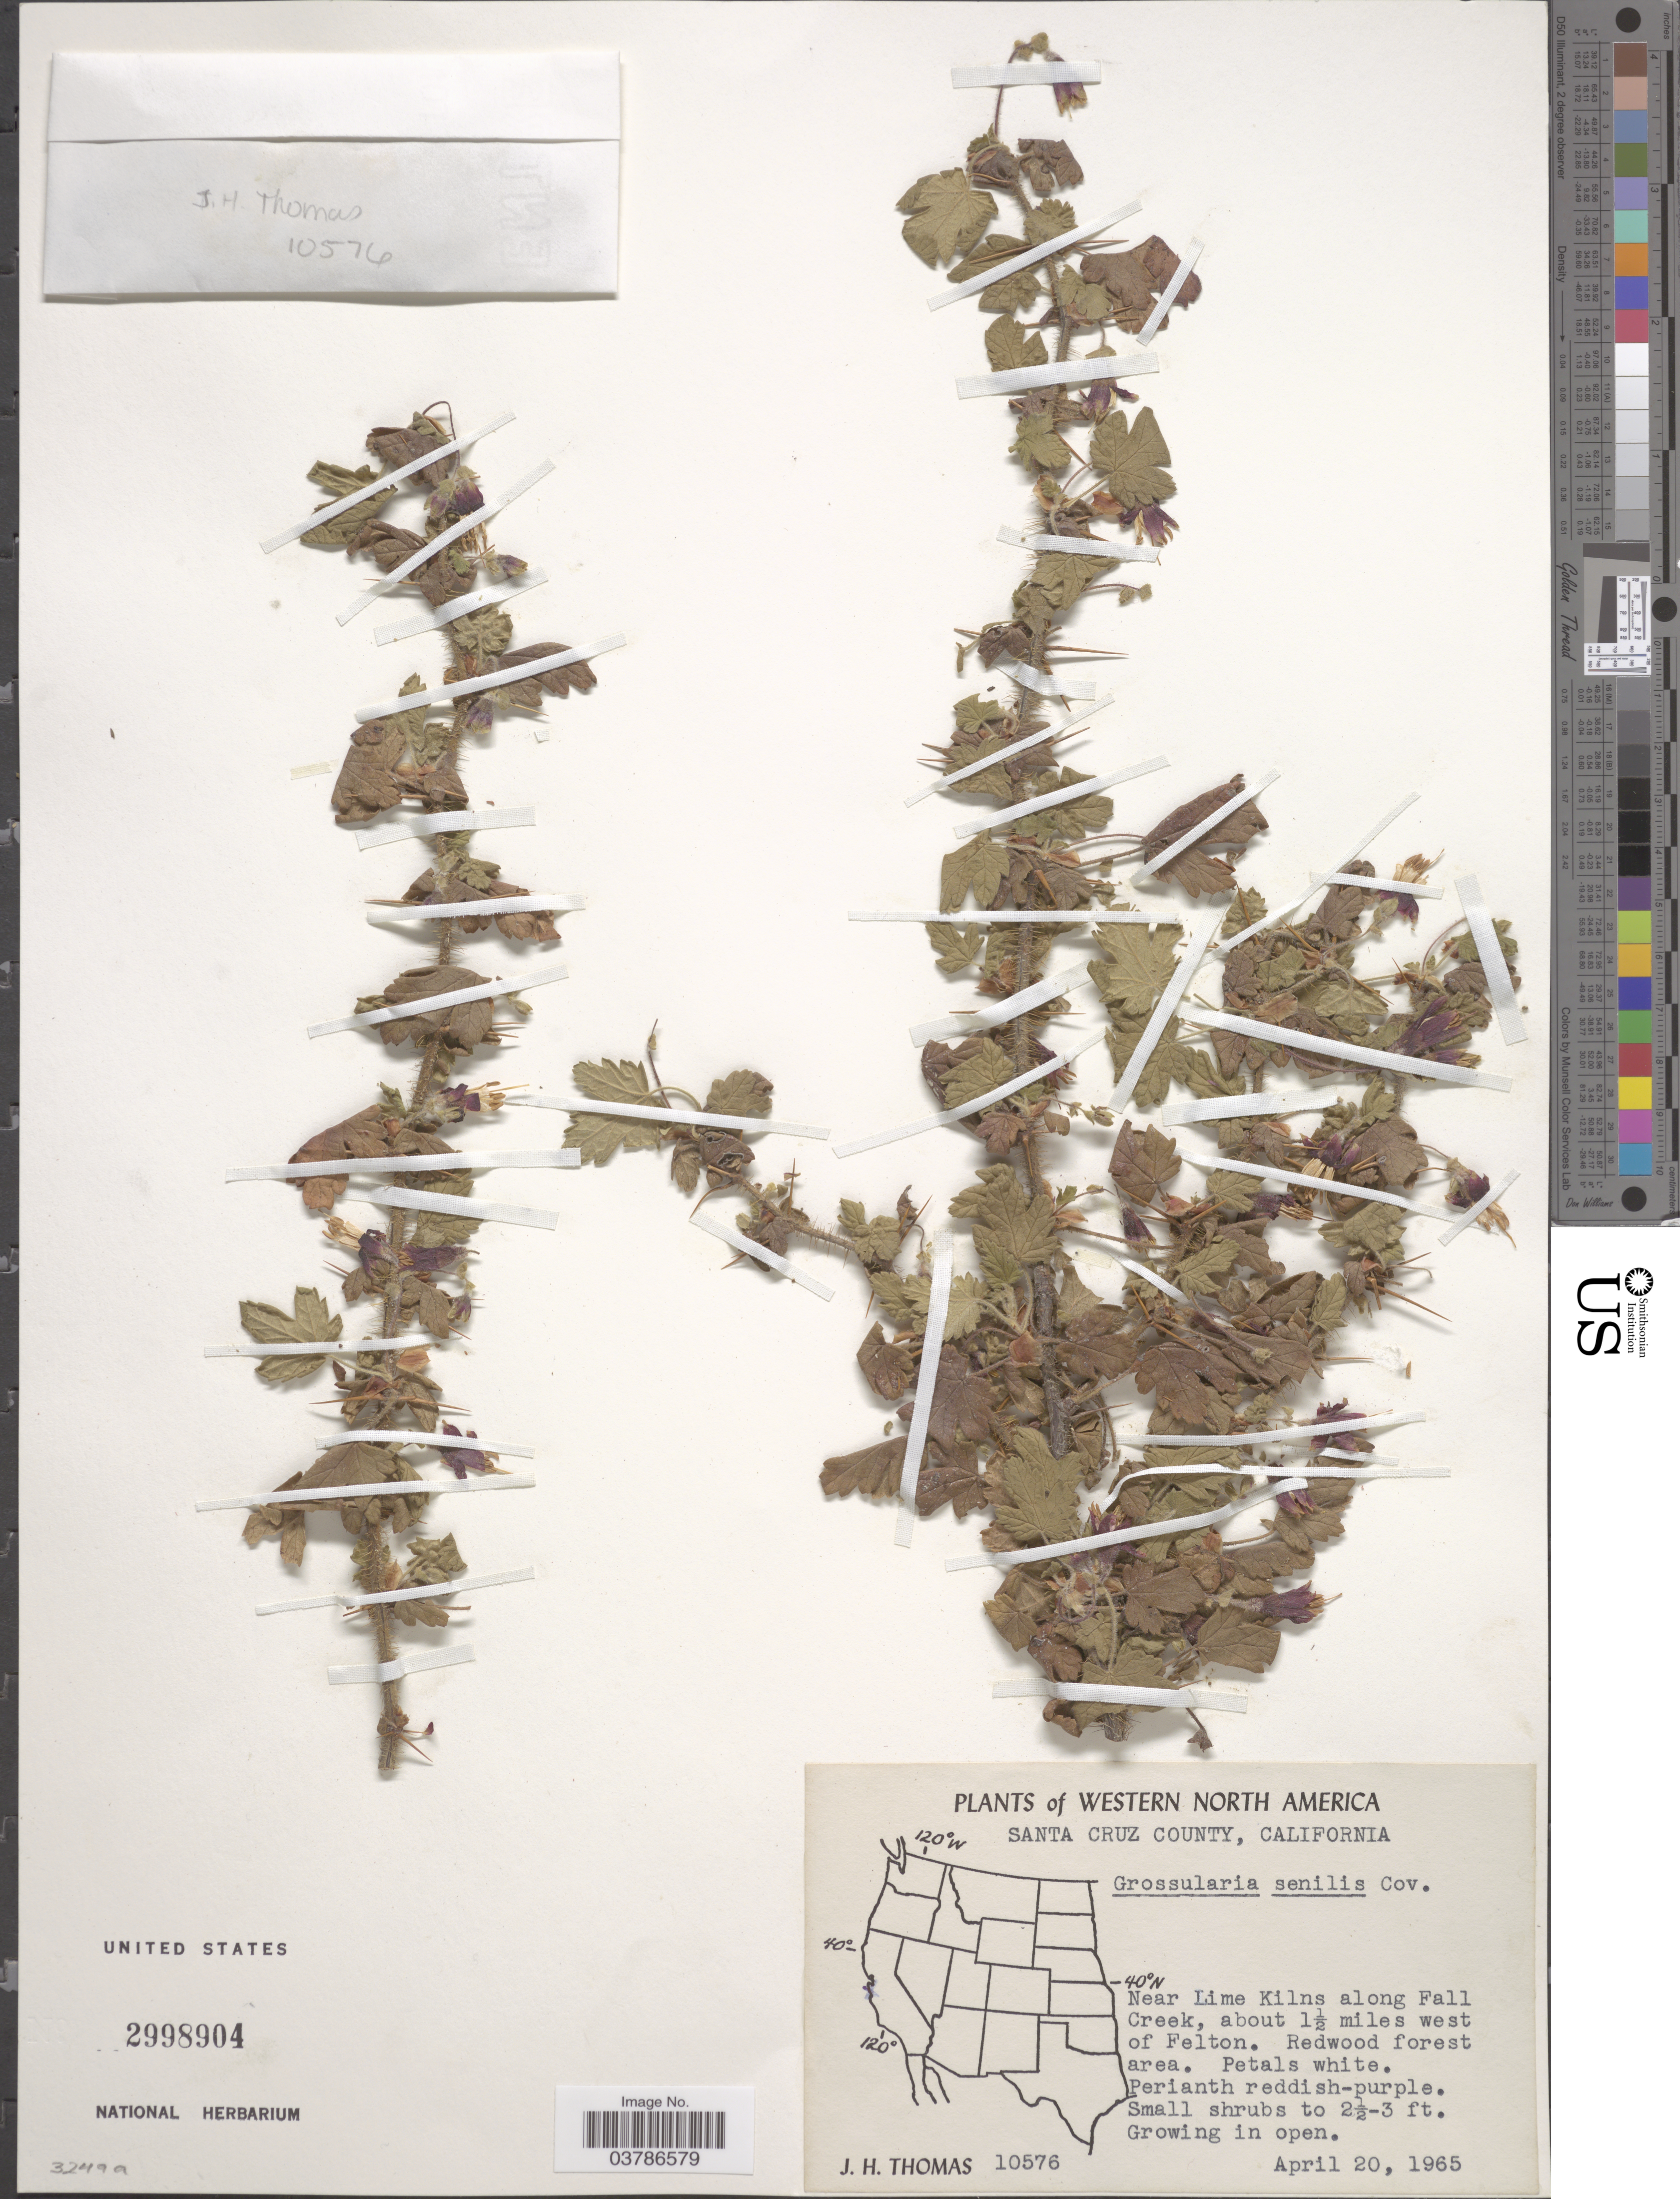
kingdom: Plantae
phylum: Tracheophyta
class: Magnoliopsida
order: Saxifragales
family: Grossulariaceae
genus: Ribes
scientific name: Ribes menziesii var. senile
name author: (Coville) Jeps.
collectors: J. H. Thomas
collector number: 10576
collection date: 1965-04-20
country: United States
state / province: California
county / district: Santa Cruz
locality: Western North America. Santa Cruz County. Near Lime Kilns along Fall Creek, about 1½ miles west of Felton.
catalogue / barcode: US 2998904